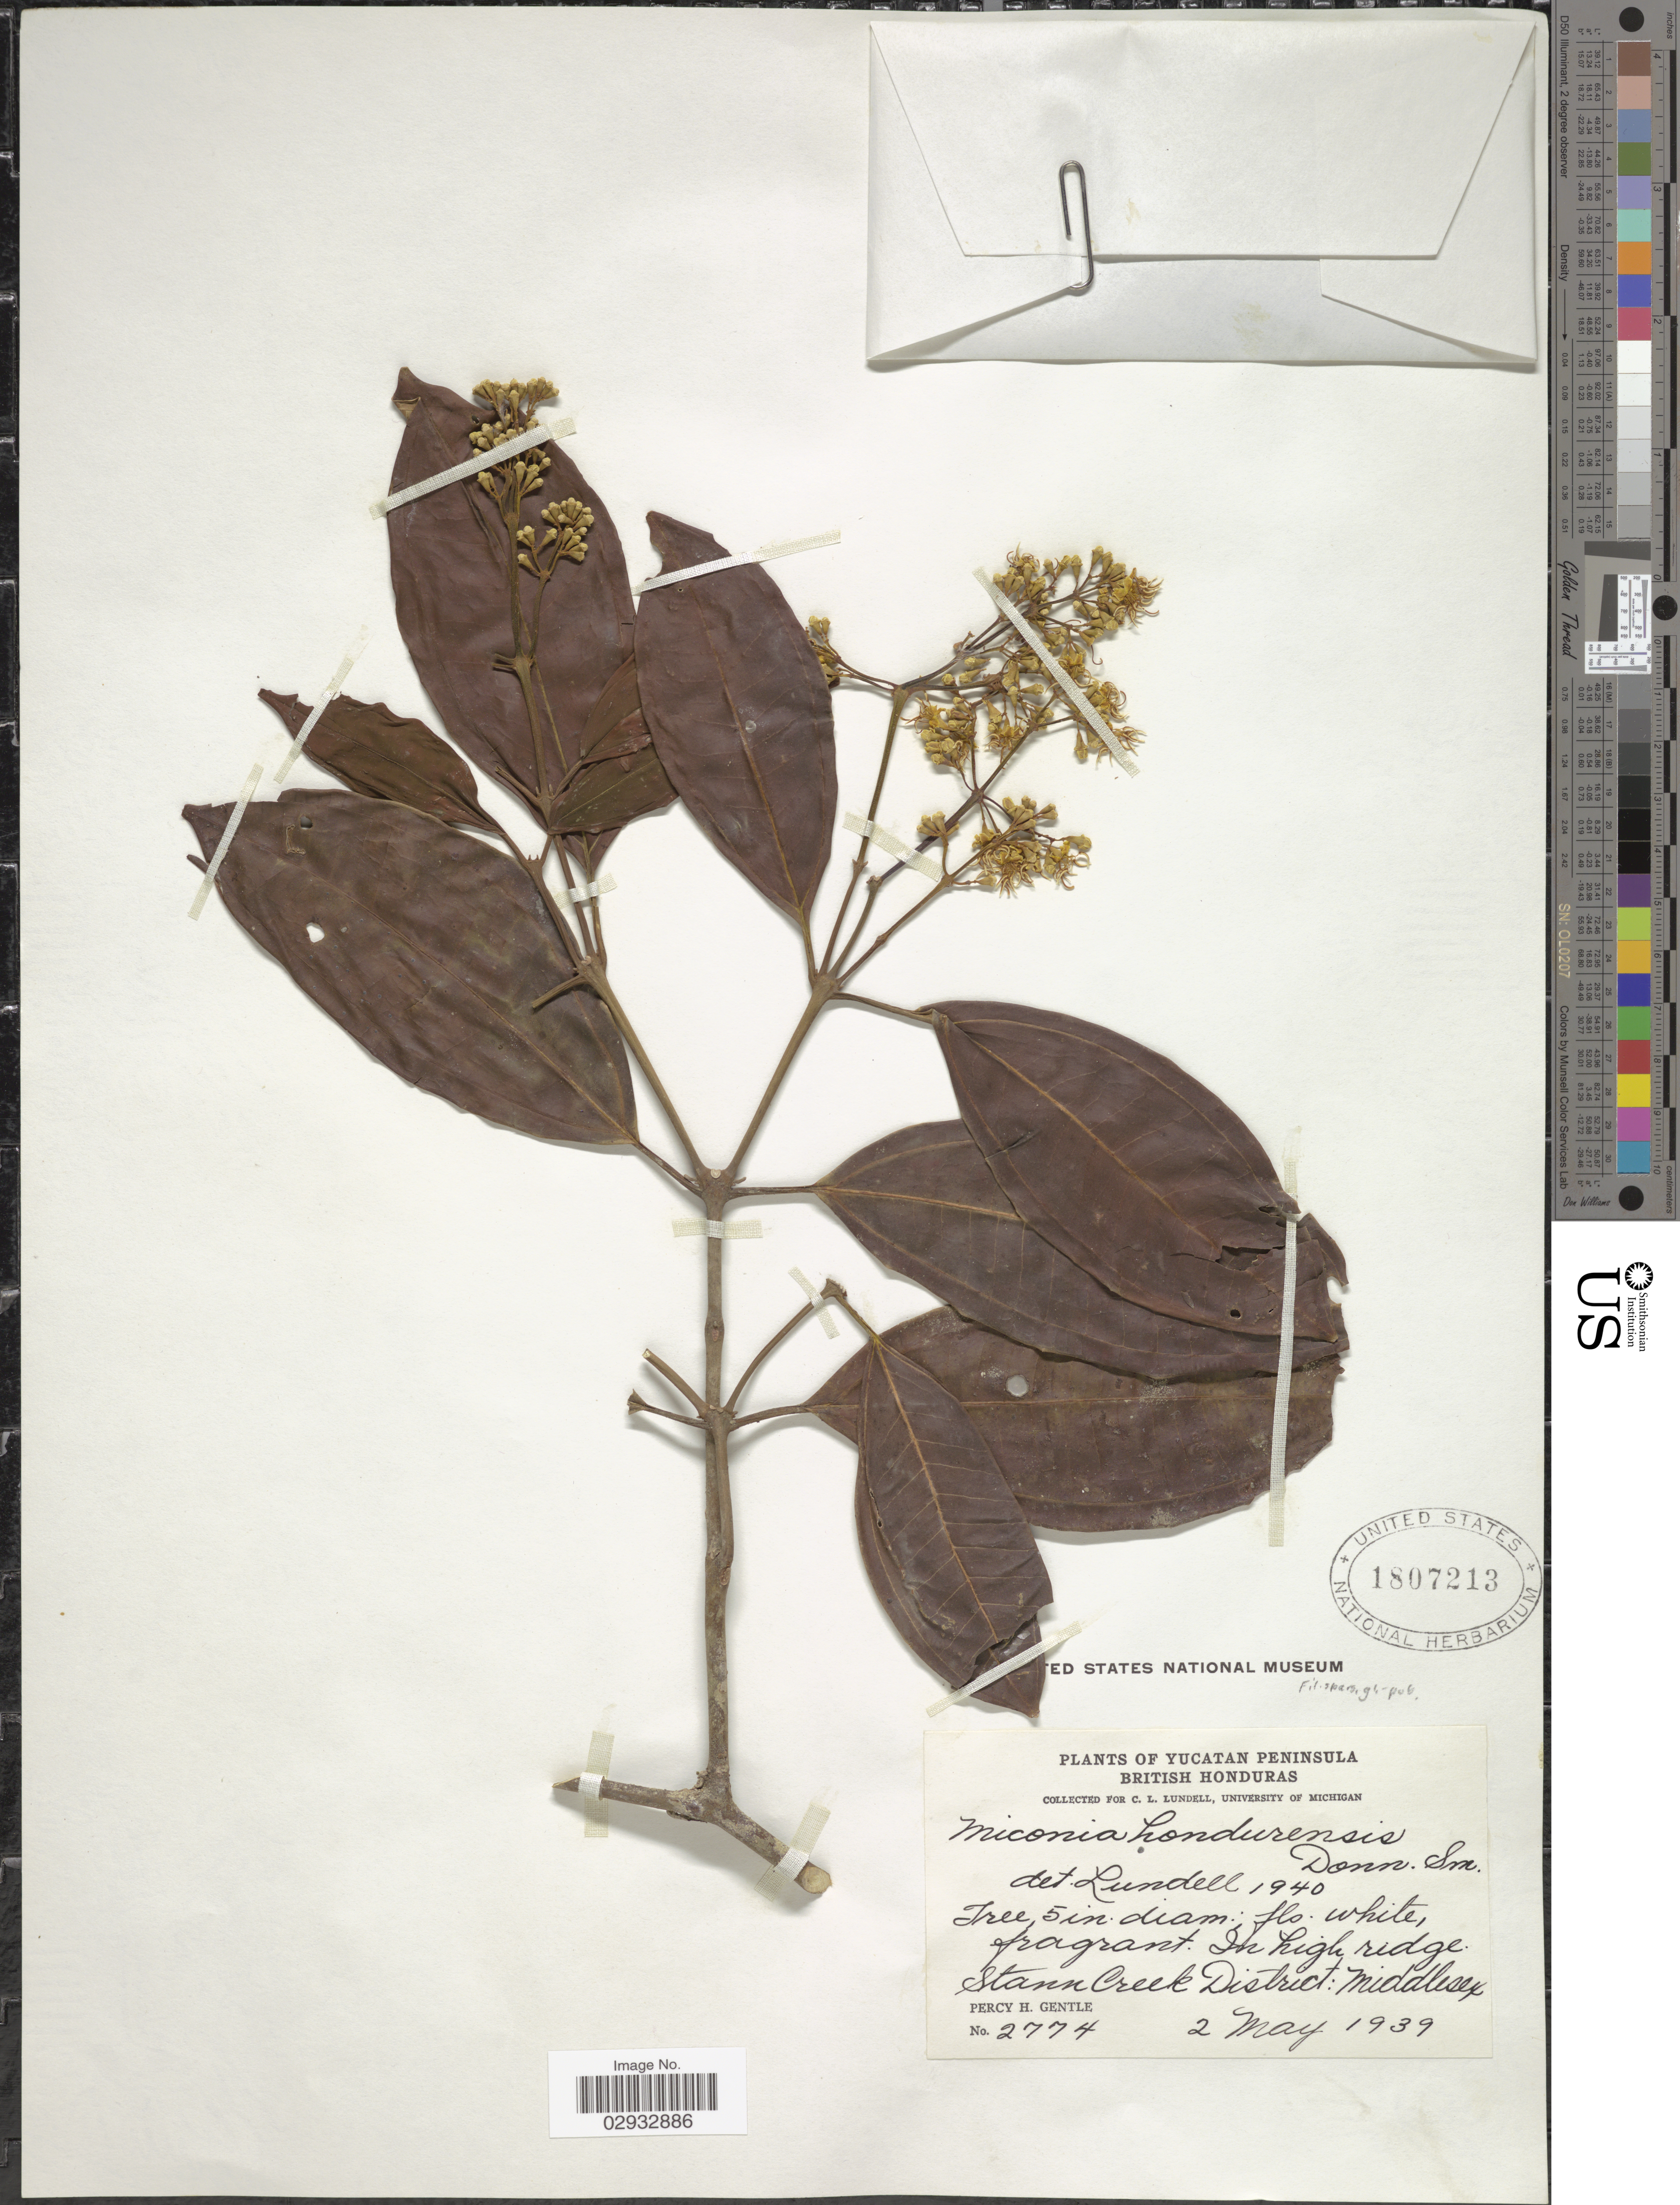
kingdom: Plantae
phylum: Tracheophyta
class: Magnoliopsida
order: Myrtales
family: Melastomataceae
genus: Miconia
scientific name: Miconia hondurensis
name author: Donn. Sm.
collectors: P. H. Gentle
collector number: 2774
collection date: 1939-05-02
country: Belize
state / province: Stann Creek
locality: Yucatan Peninsula. British Honduras. In high ridge. Stann Creek District: Middlesex.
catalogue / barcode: US 1807213